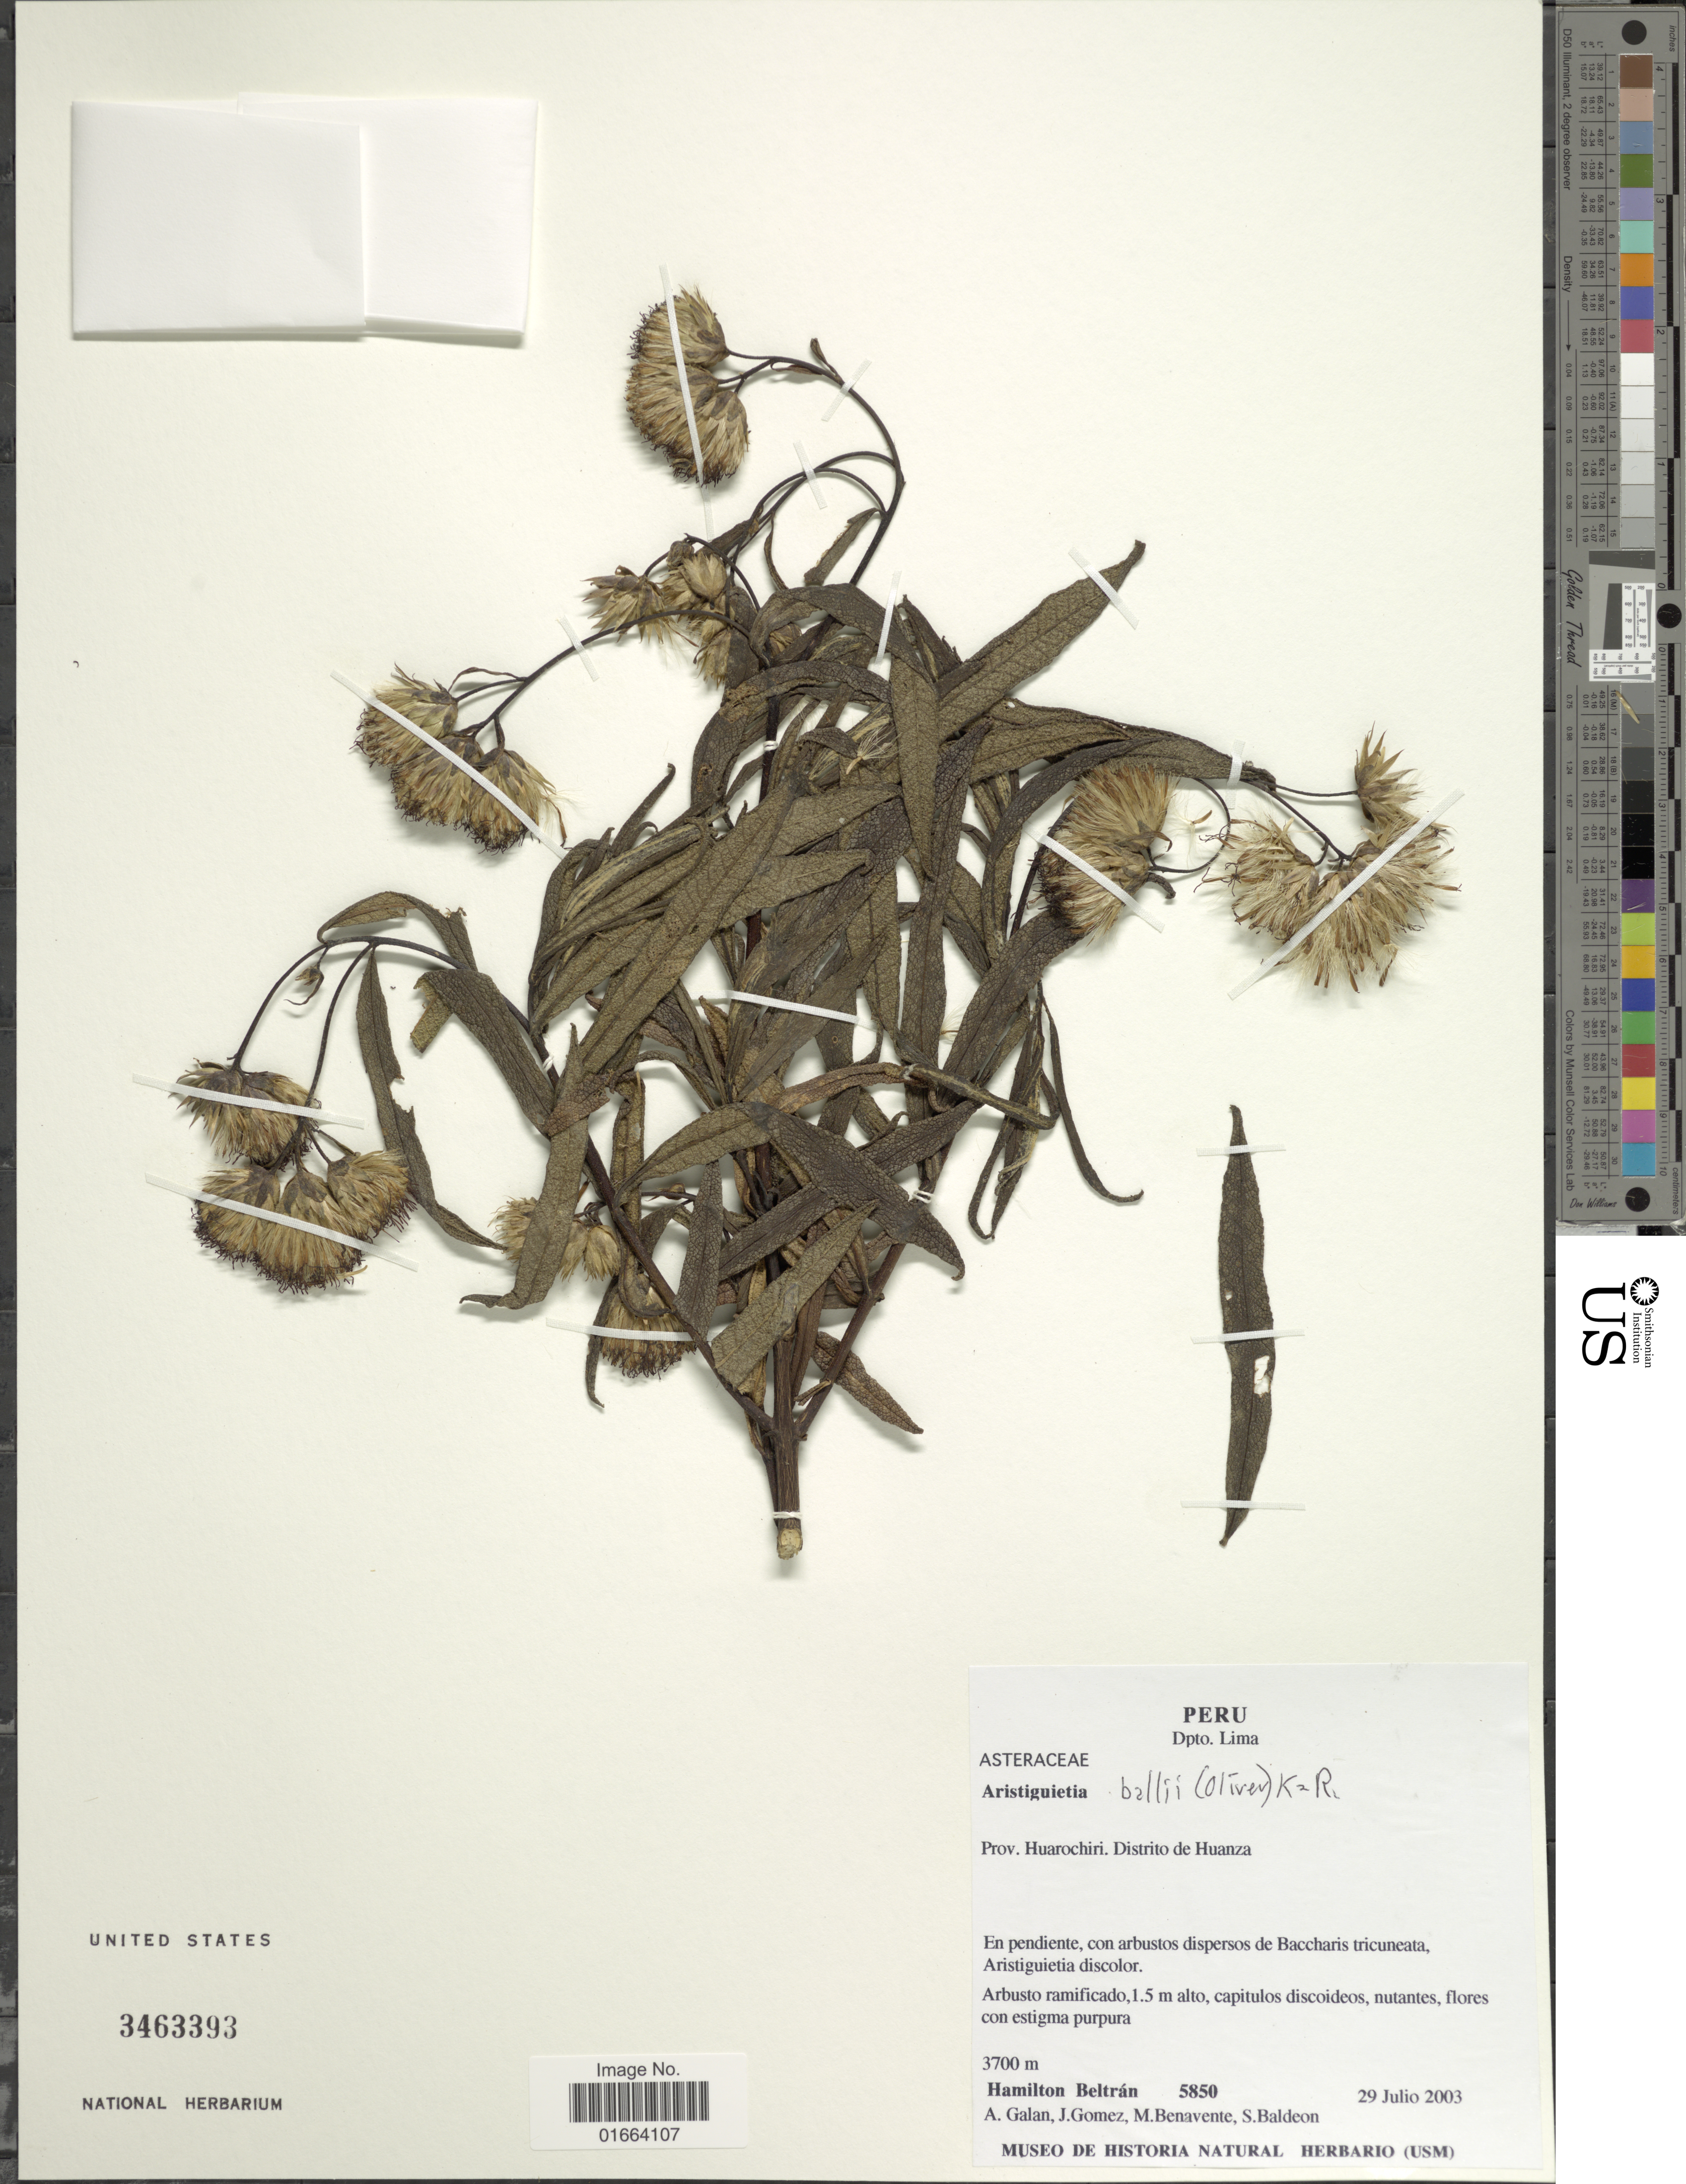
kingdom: Plantae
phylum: Tracheophyta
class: Magnoliopsida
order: Asterales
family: Asteraceae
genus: Aristeguietia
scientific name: Aristeguietia ballii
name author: (Oliver, M. G.) R.M. King & H. Rob.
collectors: H. Beltran, A. Galán de Mera, M. Benavente & S. Baldeon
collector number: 5850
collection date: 2003-07-29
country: Peru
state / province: Lima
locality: Prov. Huarochiri. Distrito de Huanza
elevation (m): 3700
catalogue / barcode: US 3463393